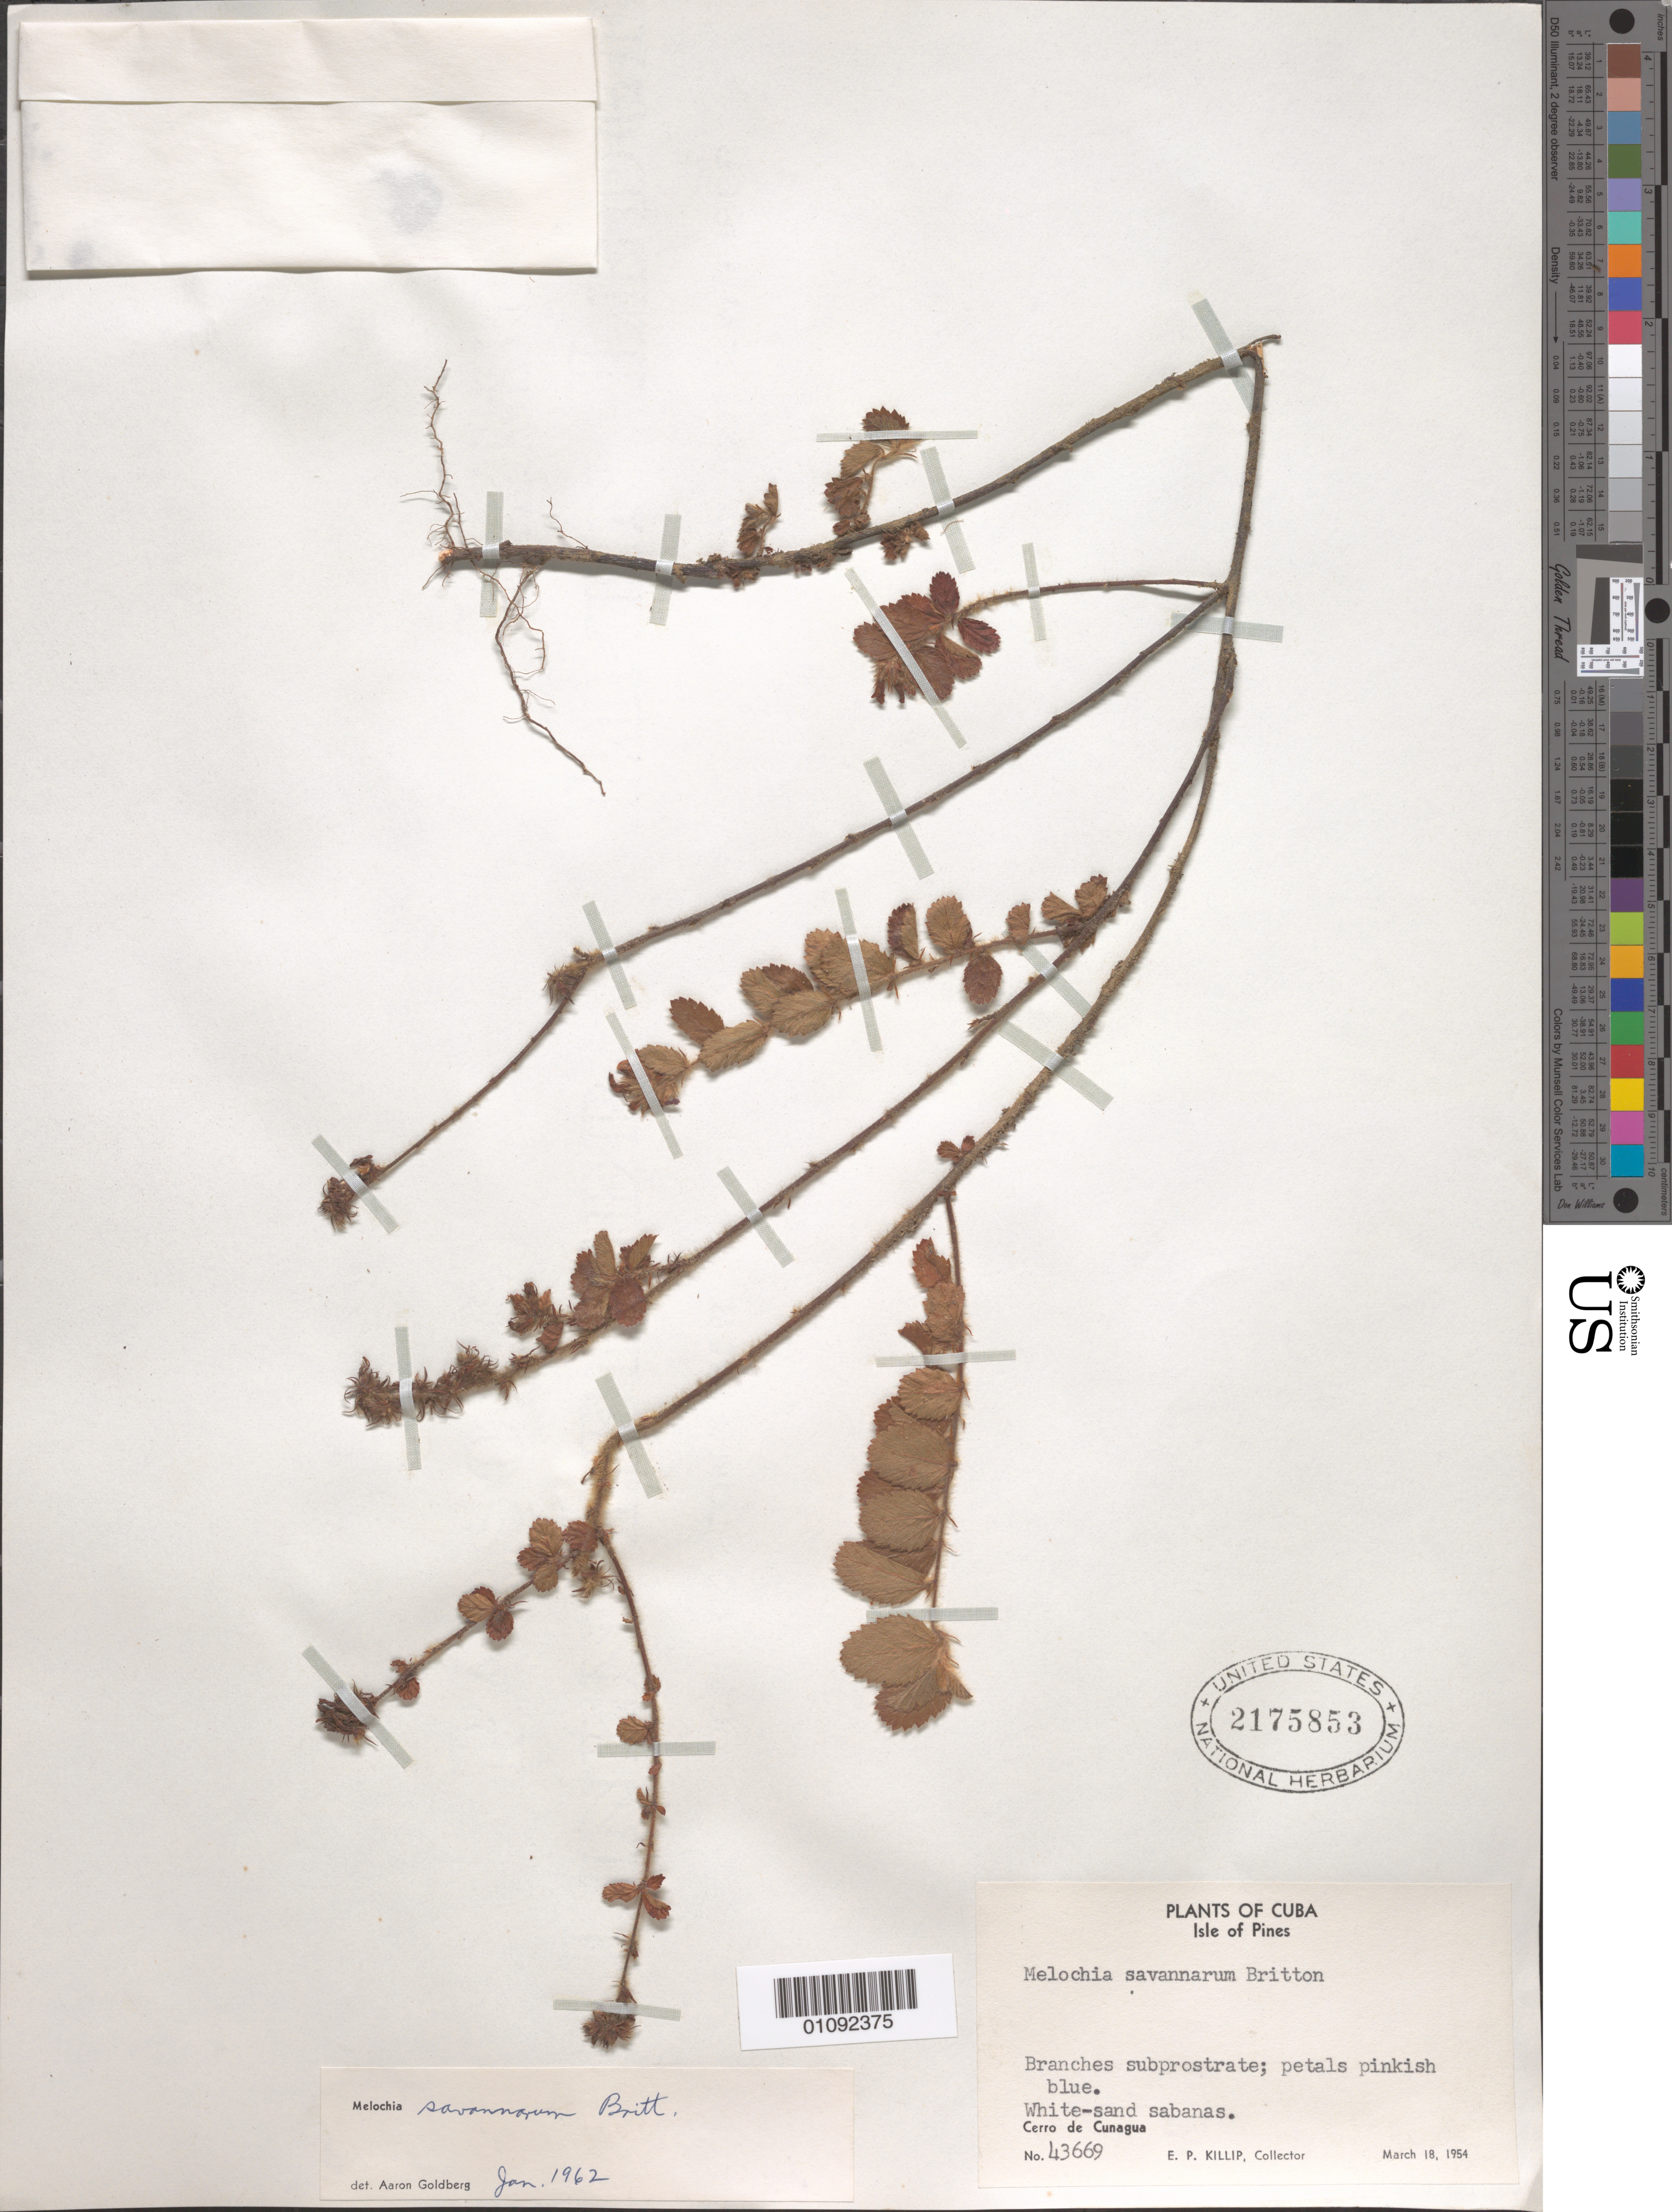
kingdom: Plantae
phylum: Tracheophyta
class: Magnoliopsida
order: Malvales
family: Malvaceae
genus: Melochia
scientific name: Melochia savannarum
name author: Britton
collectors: E. P. Killip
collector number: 43669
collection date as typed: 18 Mar 1954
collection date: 1954-03-18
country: Cuba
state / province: Isla de La Juventud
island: Isla de la Juventud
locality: Cerro de Cunagua, Isle of Pines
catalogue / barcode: US 2175853